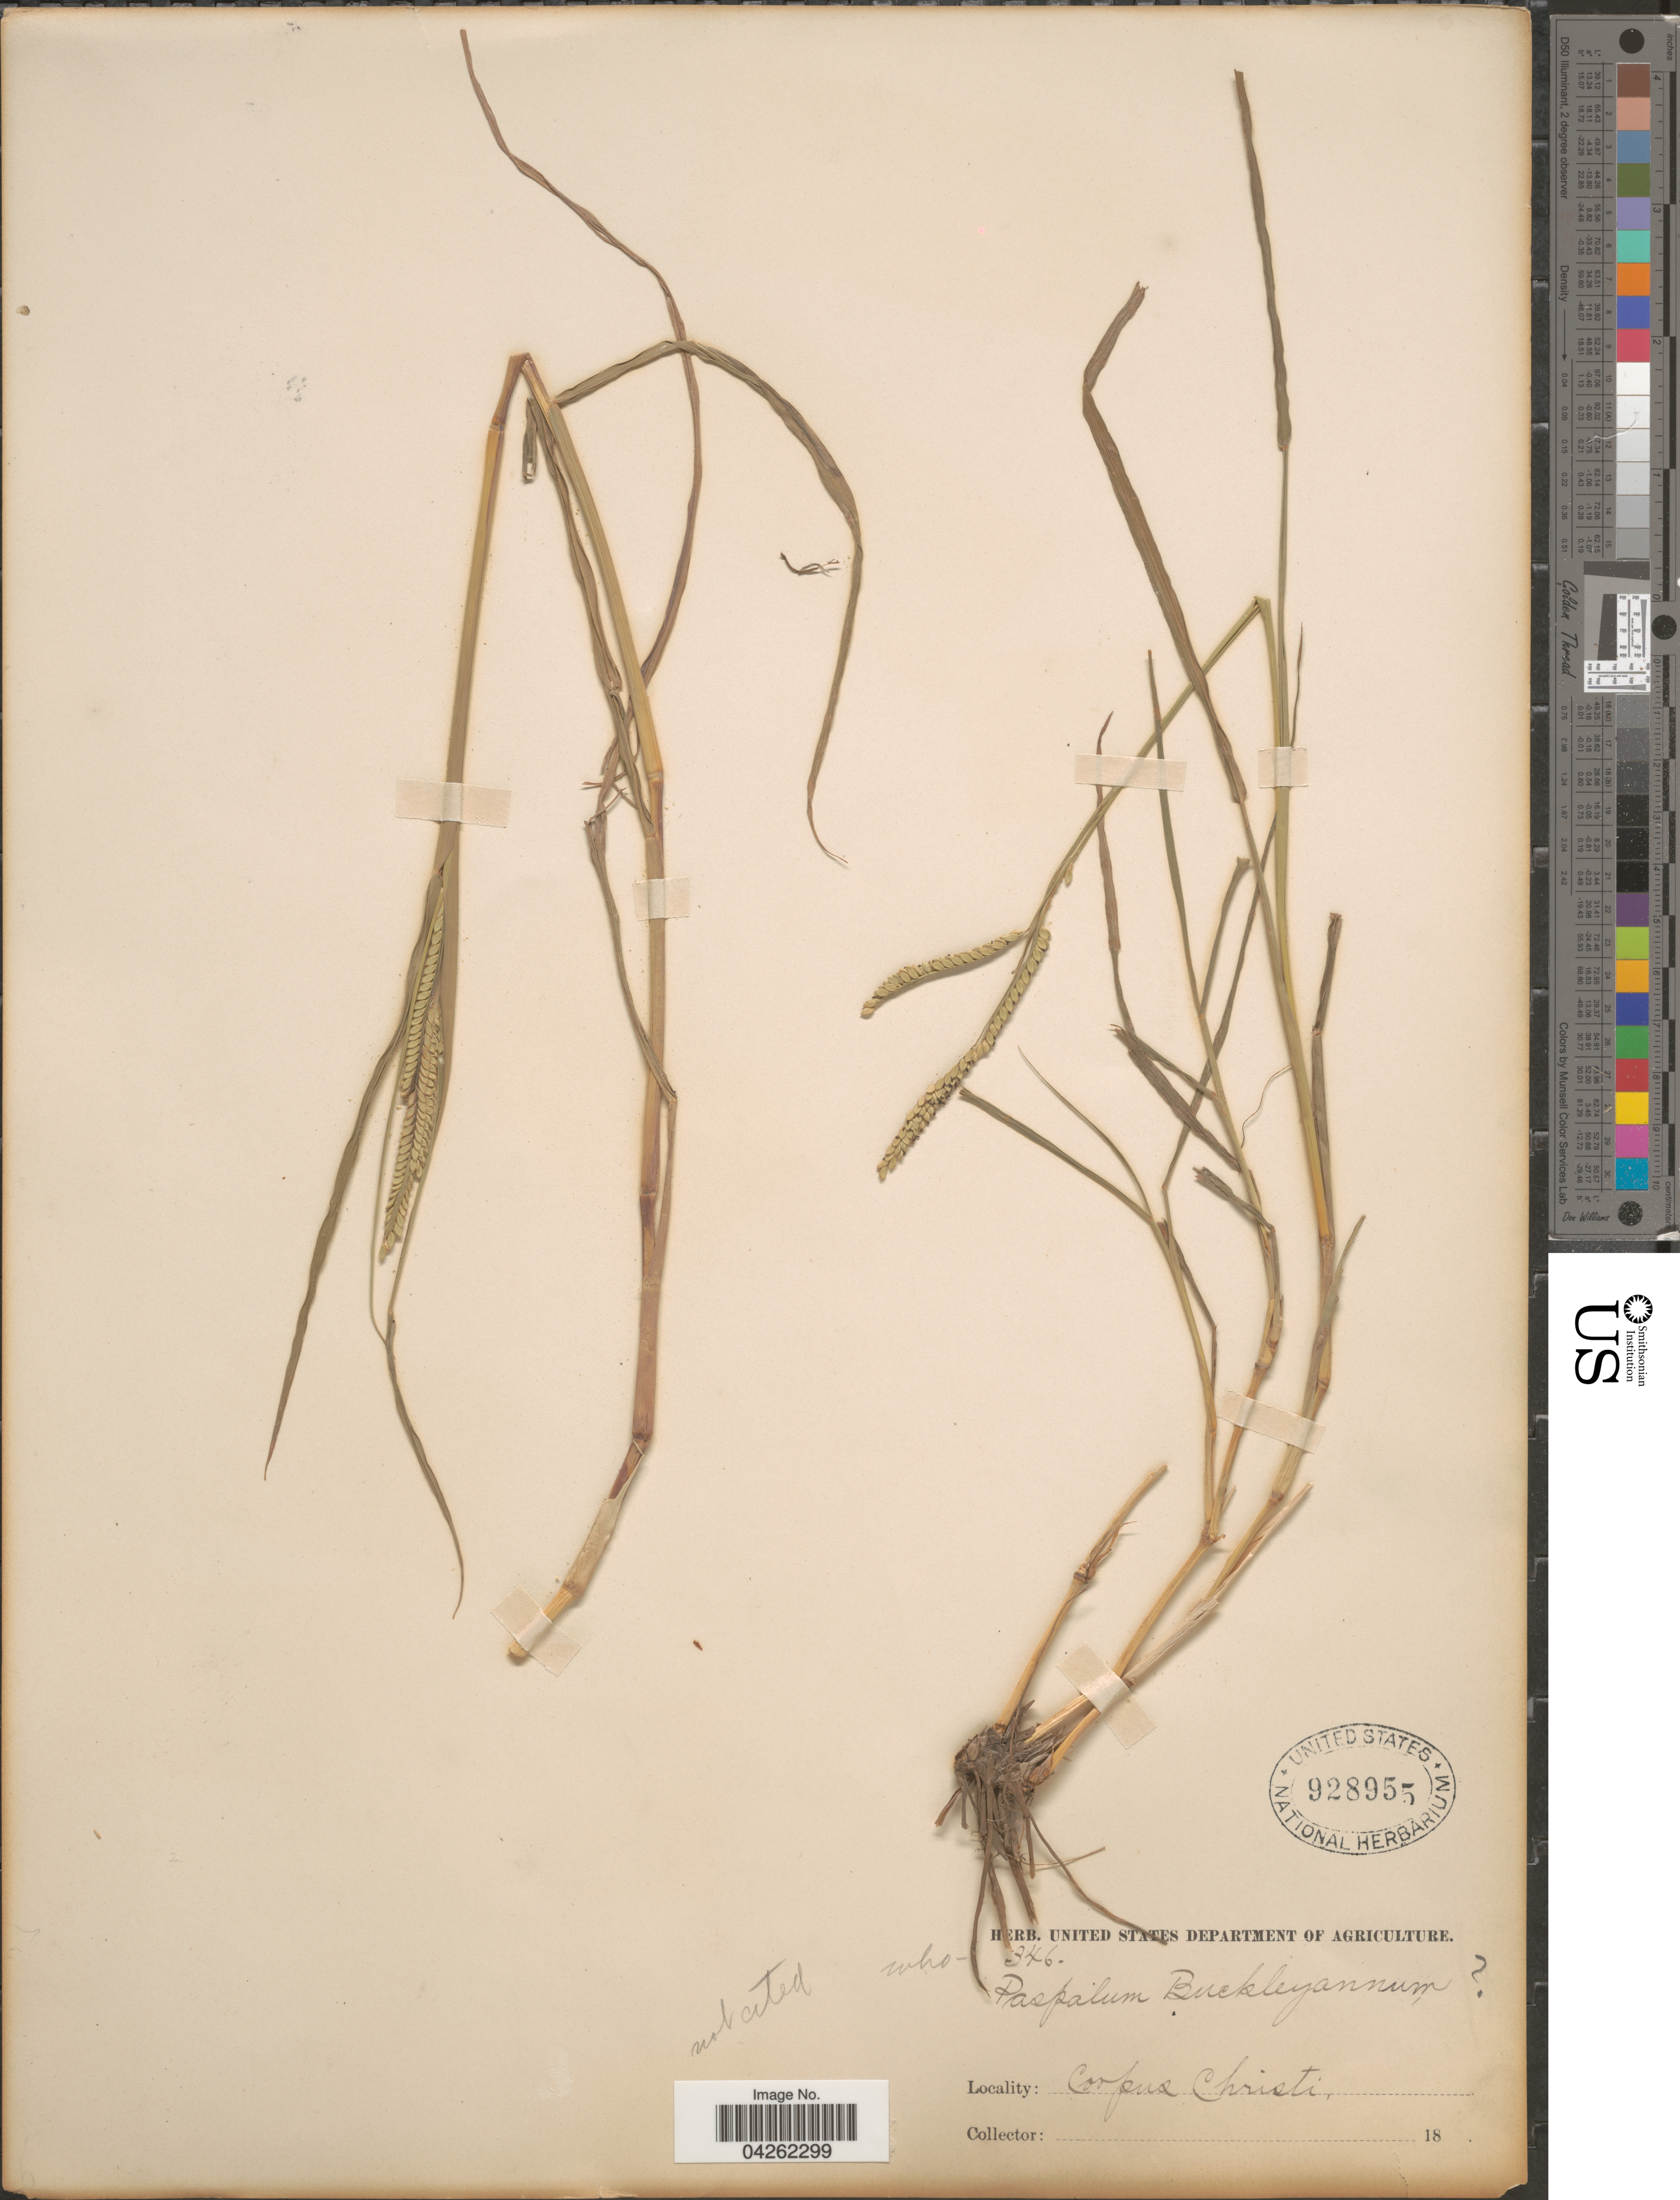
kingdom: Plantae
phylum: Tracheophyta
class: Liliopsida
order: Poales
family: Poaceae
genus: Paspalum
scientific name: Paspalum hartwegianum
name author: E. Fourn.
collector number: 346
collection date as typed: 18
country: United States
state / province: Texas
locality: Corpus Christi.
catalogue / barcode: US 928955